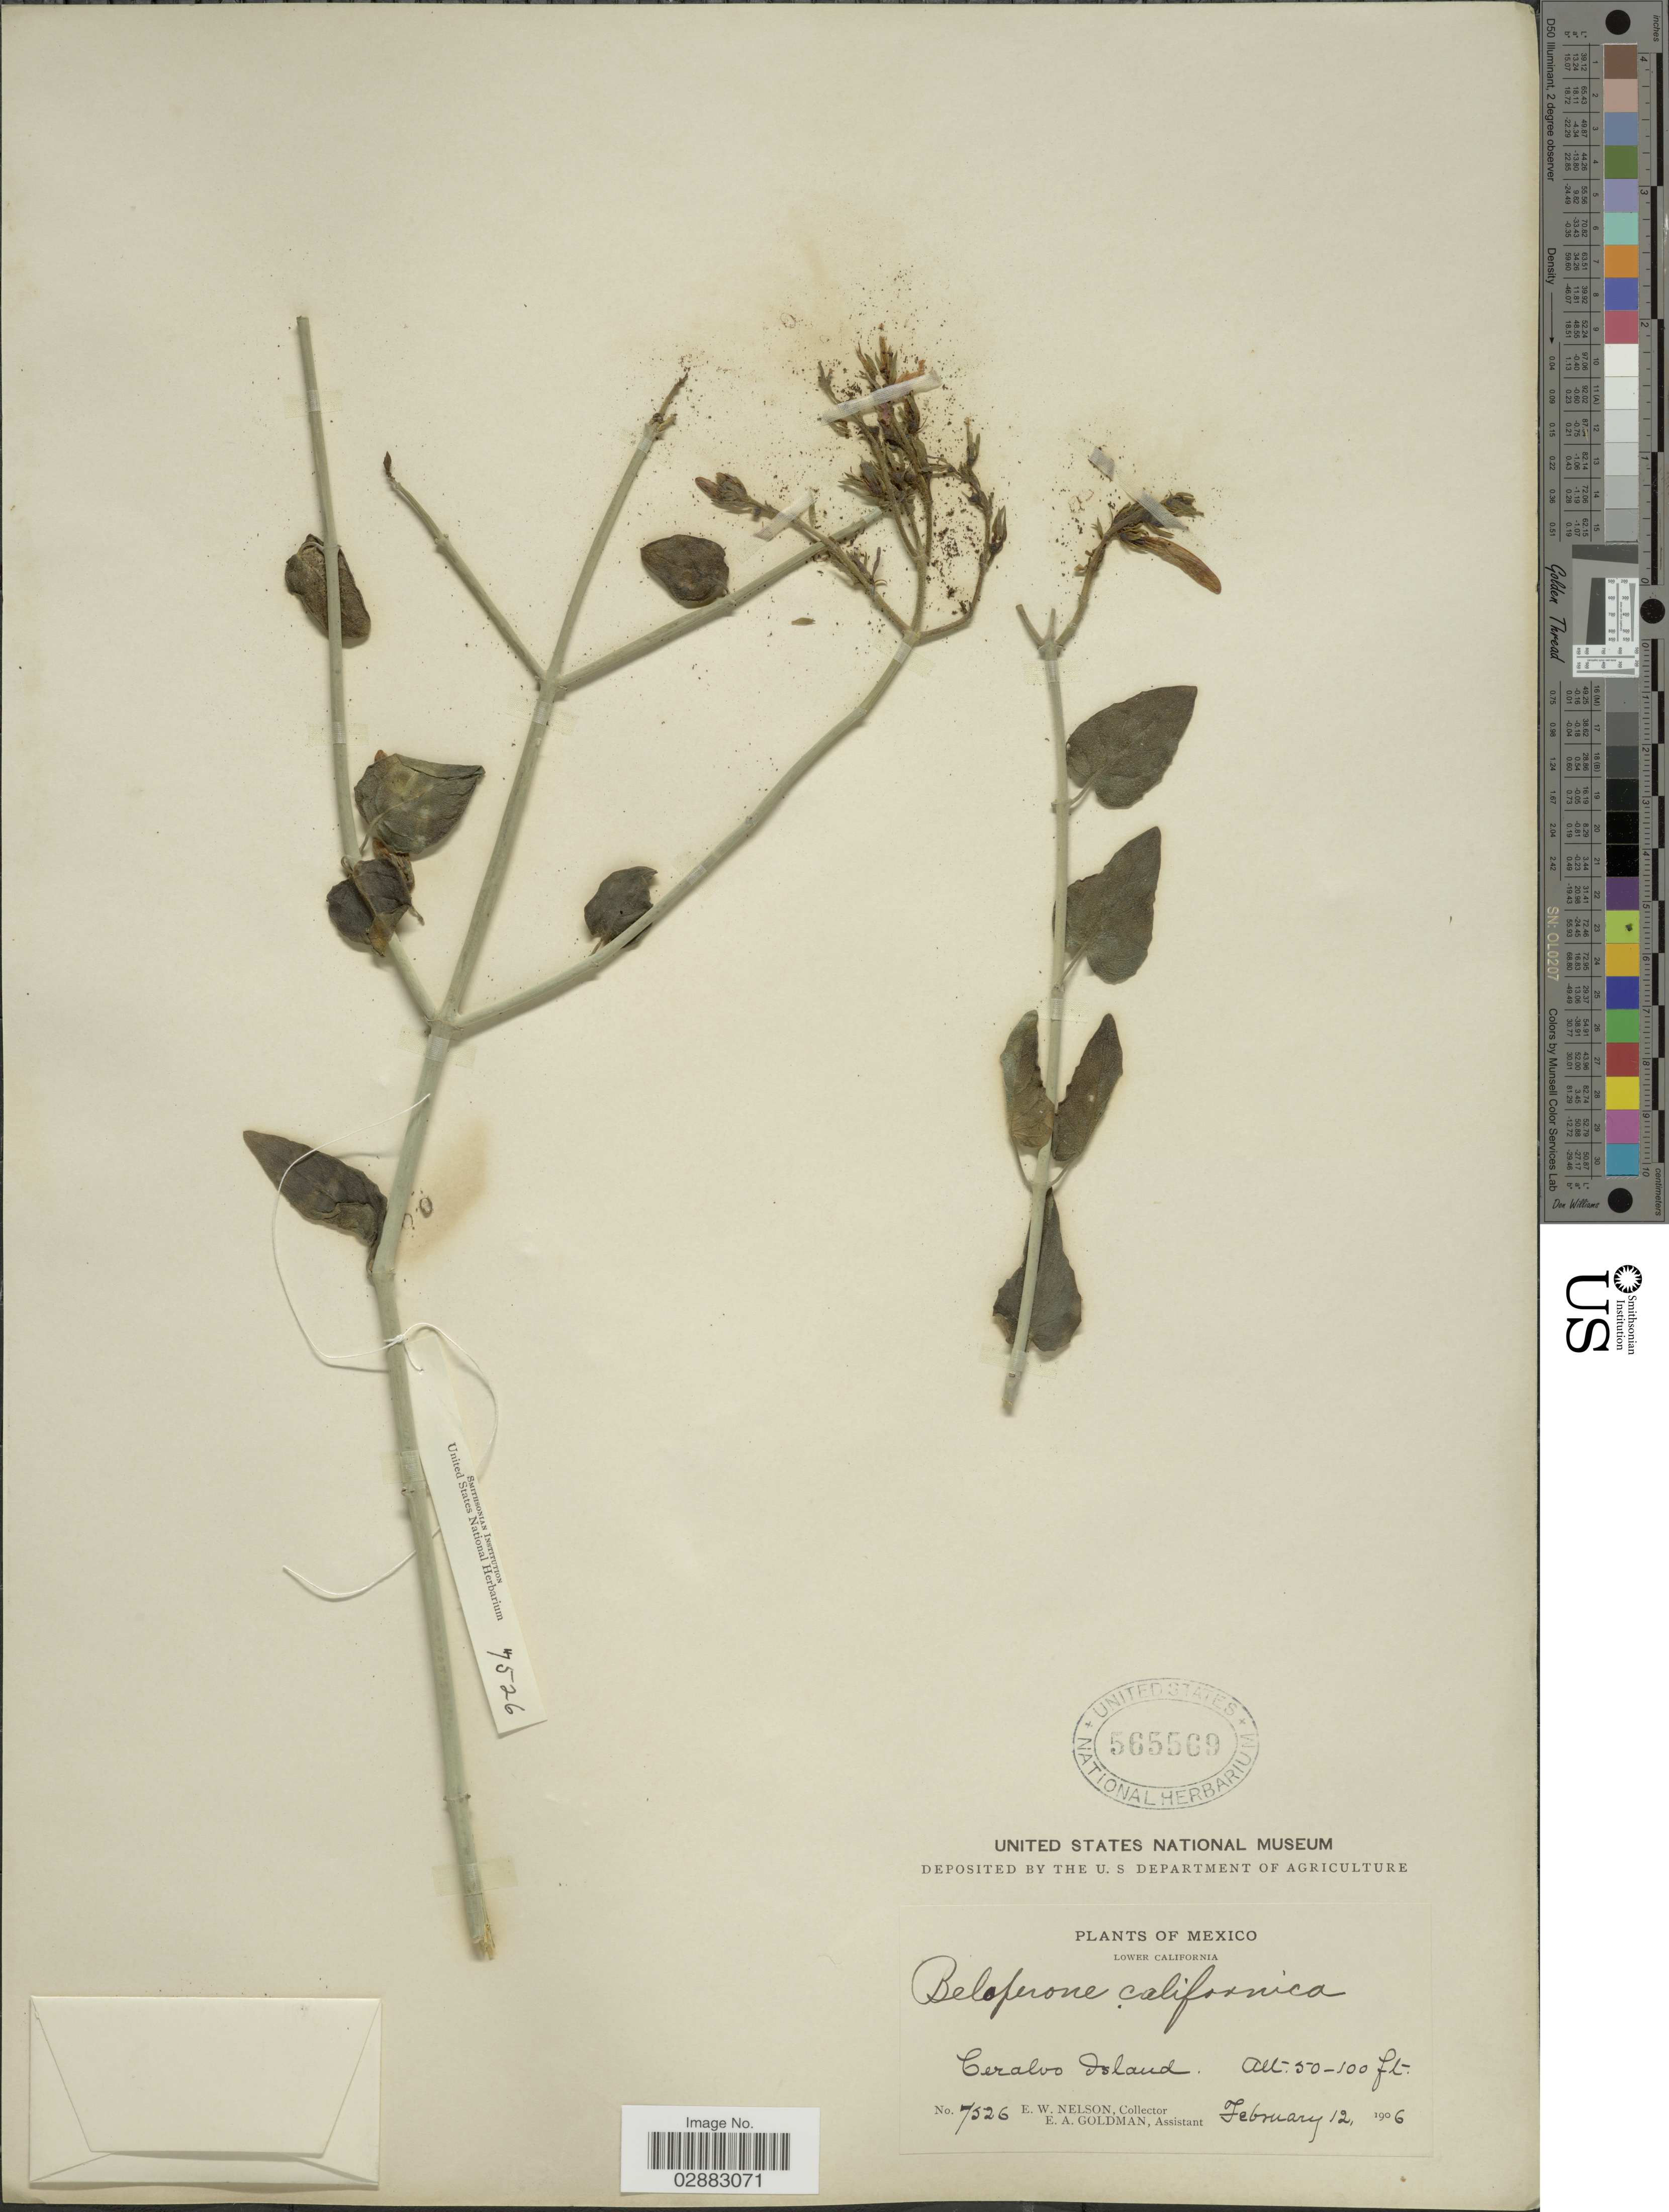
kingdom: Plantae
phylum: Tracheophyta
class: Magnoliopsida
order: Lamiales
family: Acanthaceae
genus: Beloperone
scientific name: Beloperone californica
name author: Benth.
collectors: E. W. Nelson & E. A. Goldman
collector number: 7526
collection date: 1906-02-12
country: Mexico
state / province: Baja California Sur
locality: Lower California. Ceralvo Island.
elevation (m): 15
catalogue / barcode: US 565569